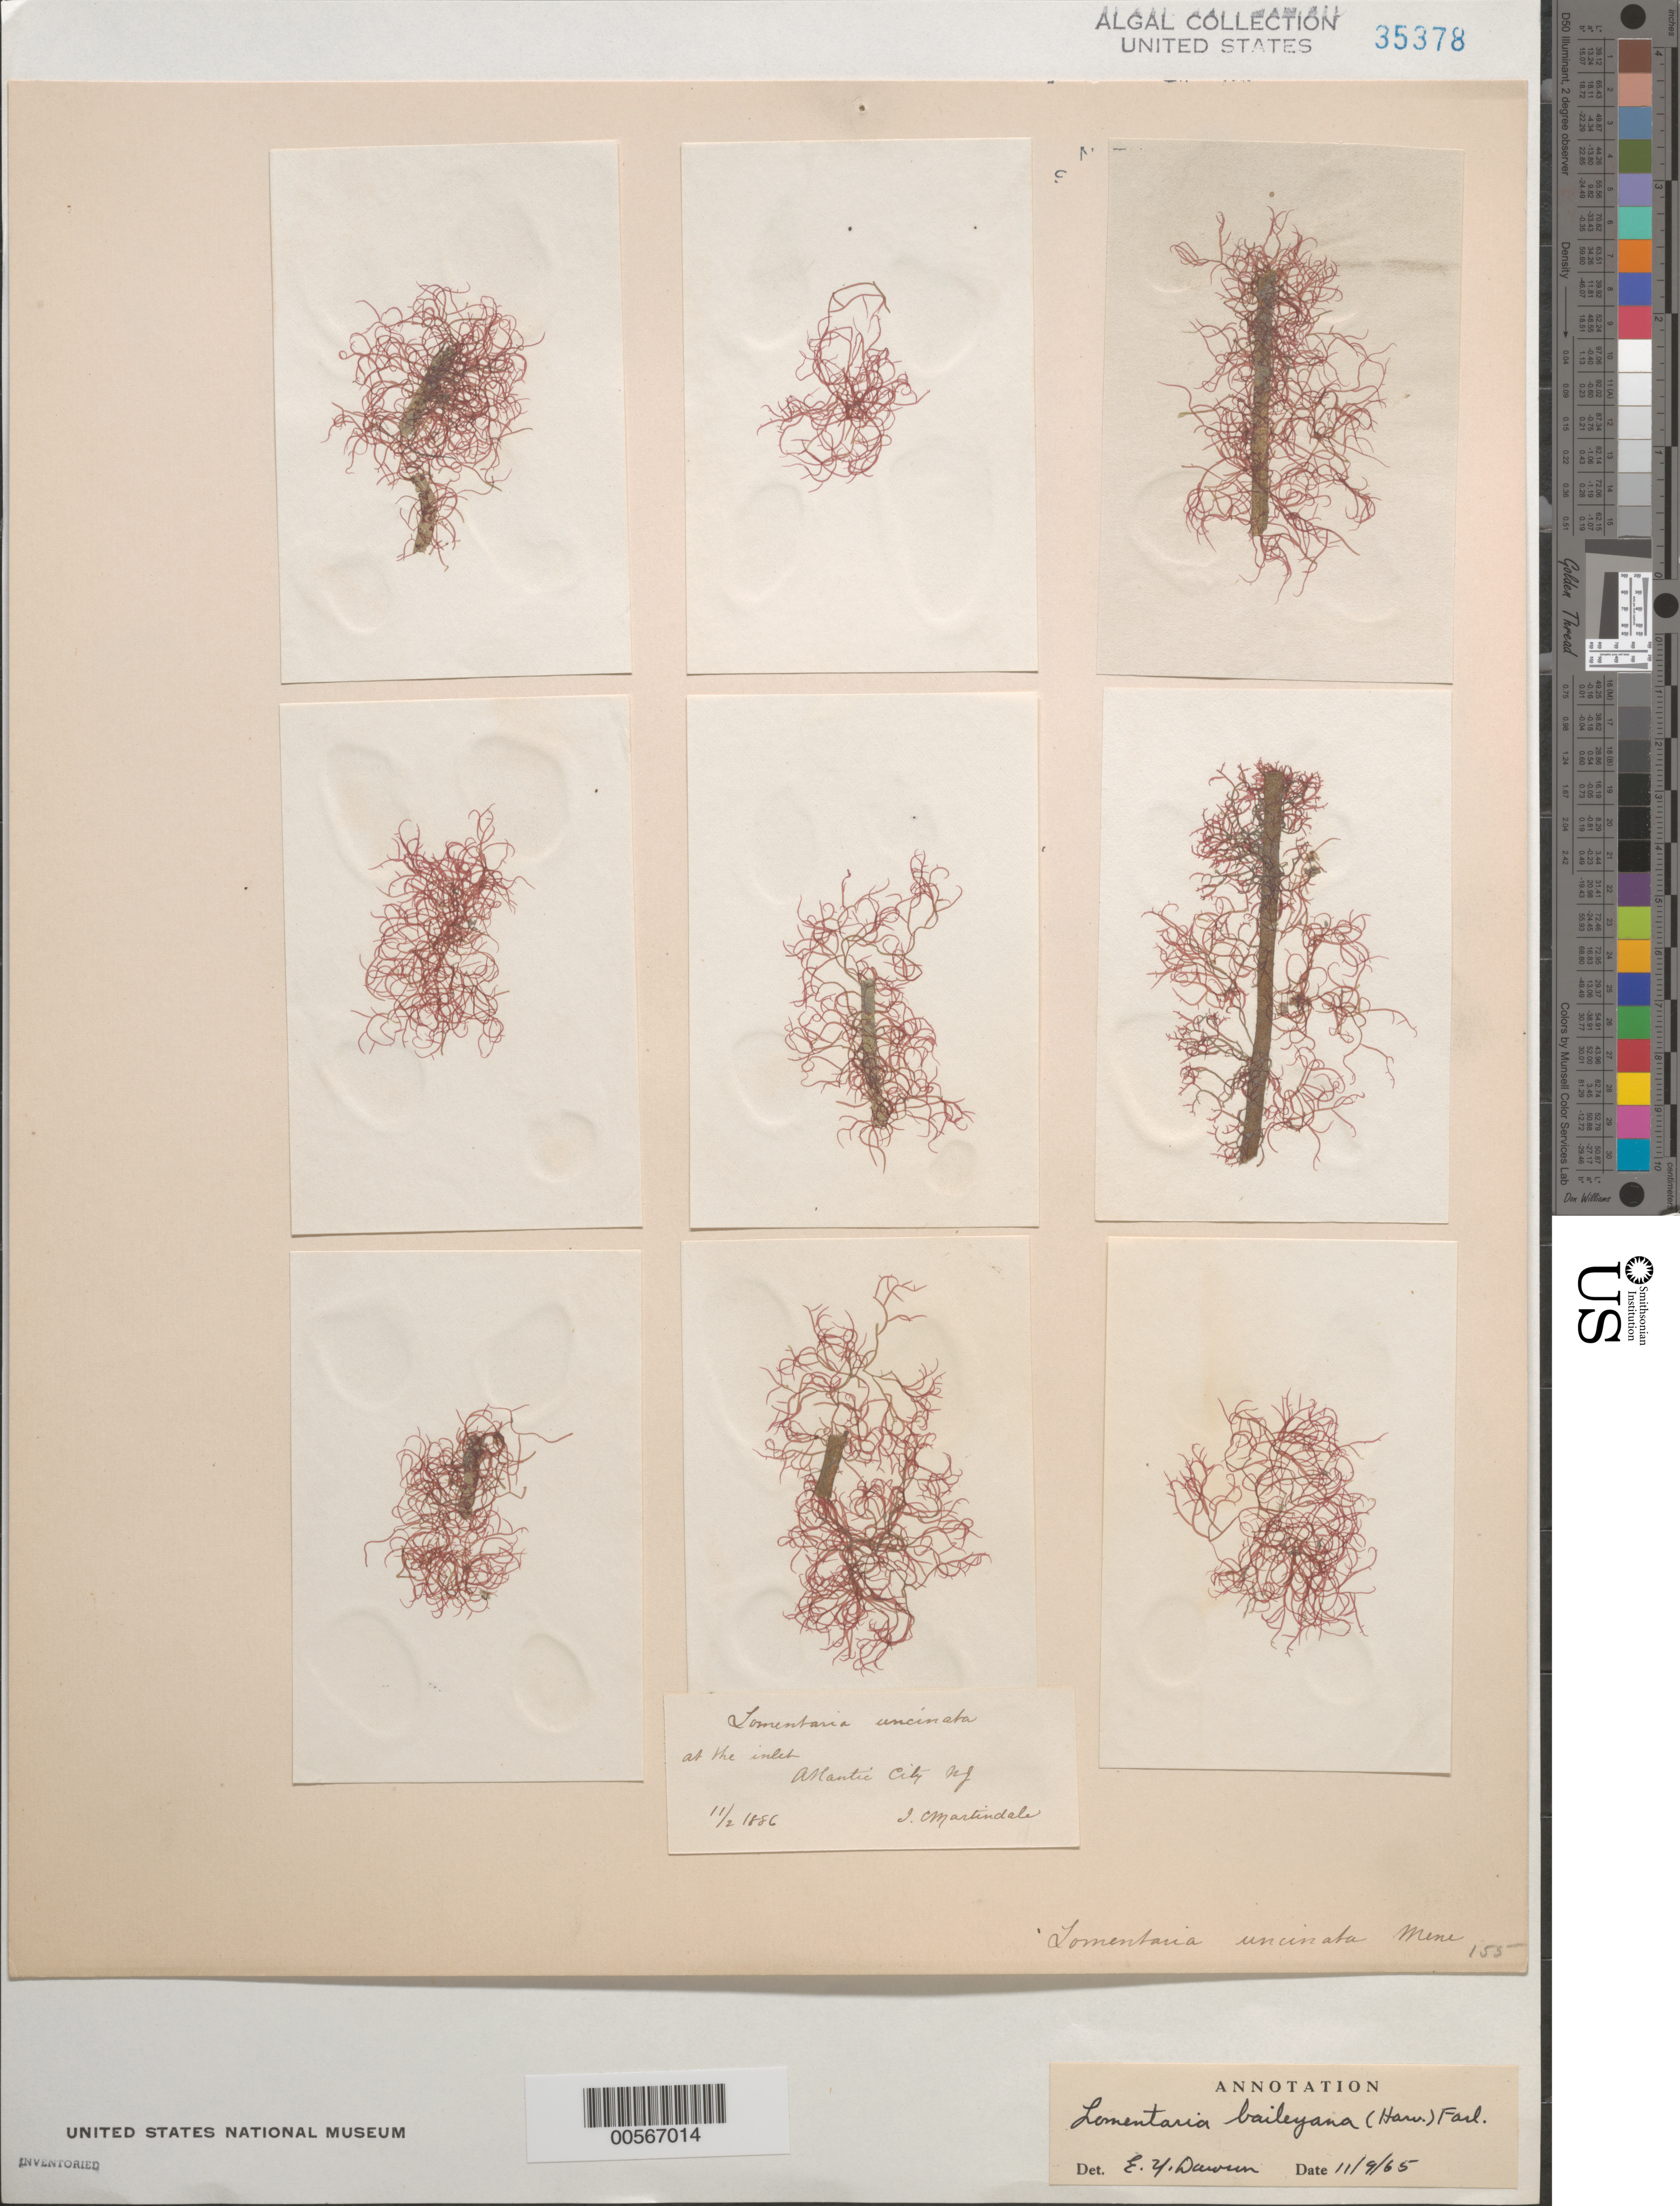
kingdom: Plantae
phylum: Rhodophyta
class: Florideophyceae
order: Rhodymeniales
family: Lomentariaceae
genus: Hooperia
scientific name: Hooperia divaricata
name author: (Durant) M.J. Wynne et al.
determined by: Algae name updating Project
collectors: I. C. Martindale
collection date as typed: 02 Nov 1886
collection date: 1886-11-02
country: United States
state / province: New Jersey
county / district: Atlantic County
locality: Atlantic City Inlet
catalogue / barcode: US 35378